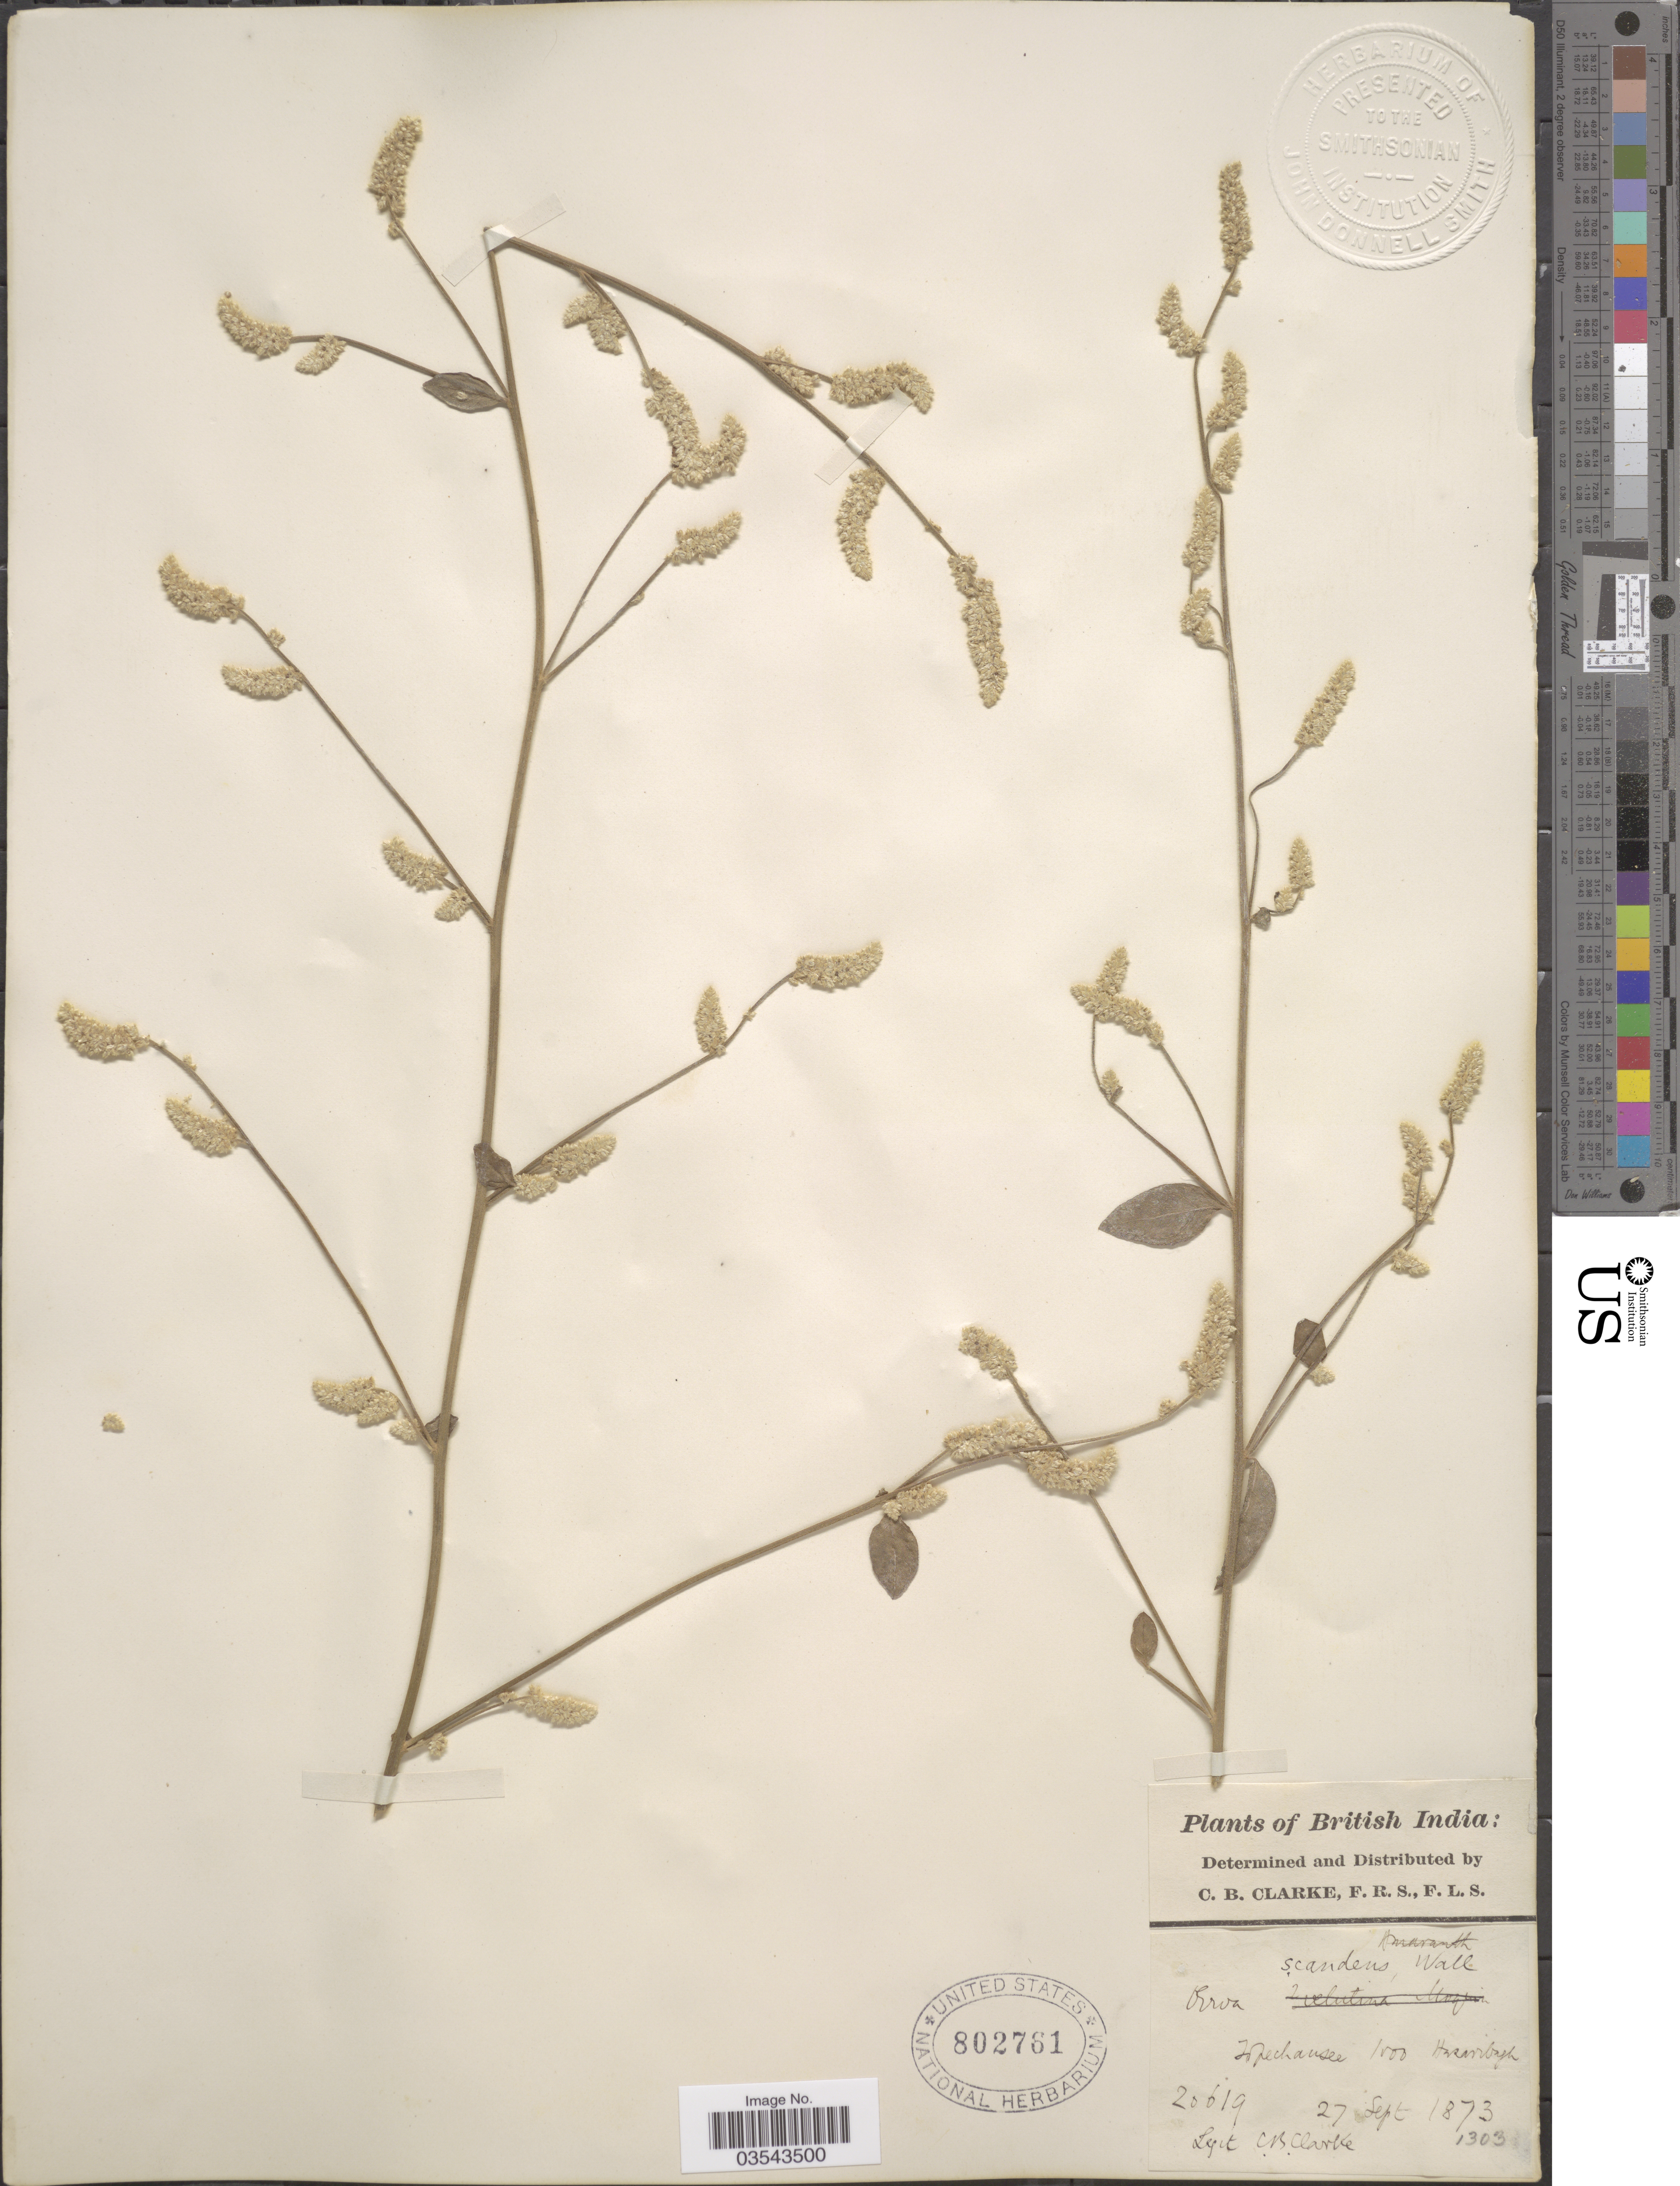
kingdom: Plantae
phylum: Tracheophyta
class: Magnoliopsida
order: Caryophyllales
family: Amaranthaceae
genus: Ouret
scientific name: Ouret sanguinolenta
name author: (L.) Kuntze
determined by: Strong, Mark T., (BOT), Smithsonian Institution - National Museum of Natural History (UNITED STATES)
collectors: C. B. Clarke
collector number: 20619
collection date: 1873-09-27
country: India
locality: British India. Idpehausee [interpreted]. Hazaribagh.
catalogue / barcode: US 802761